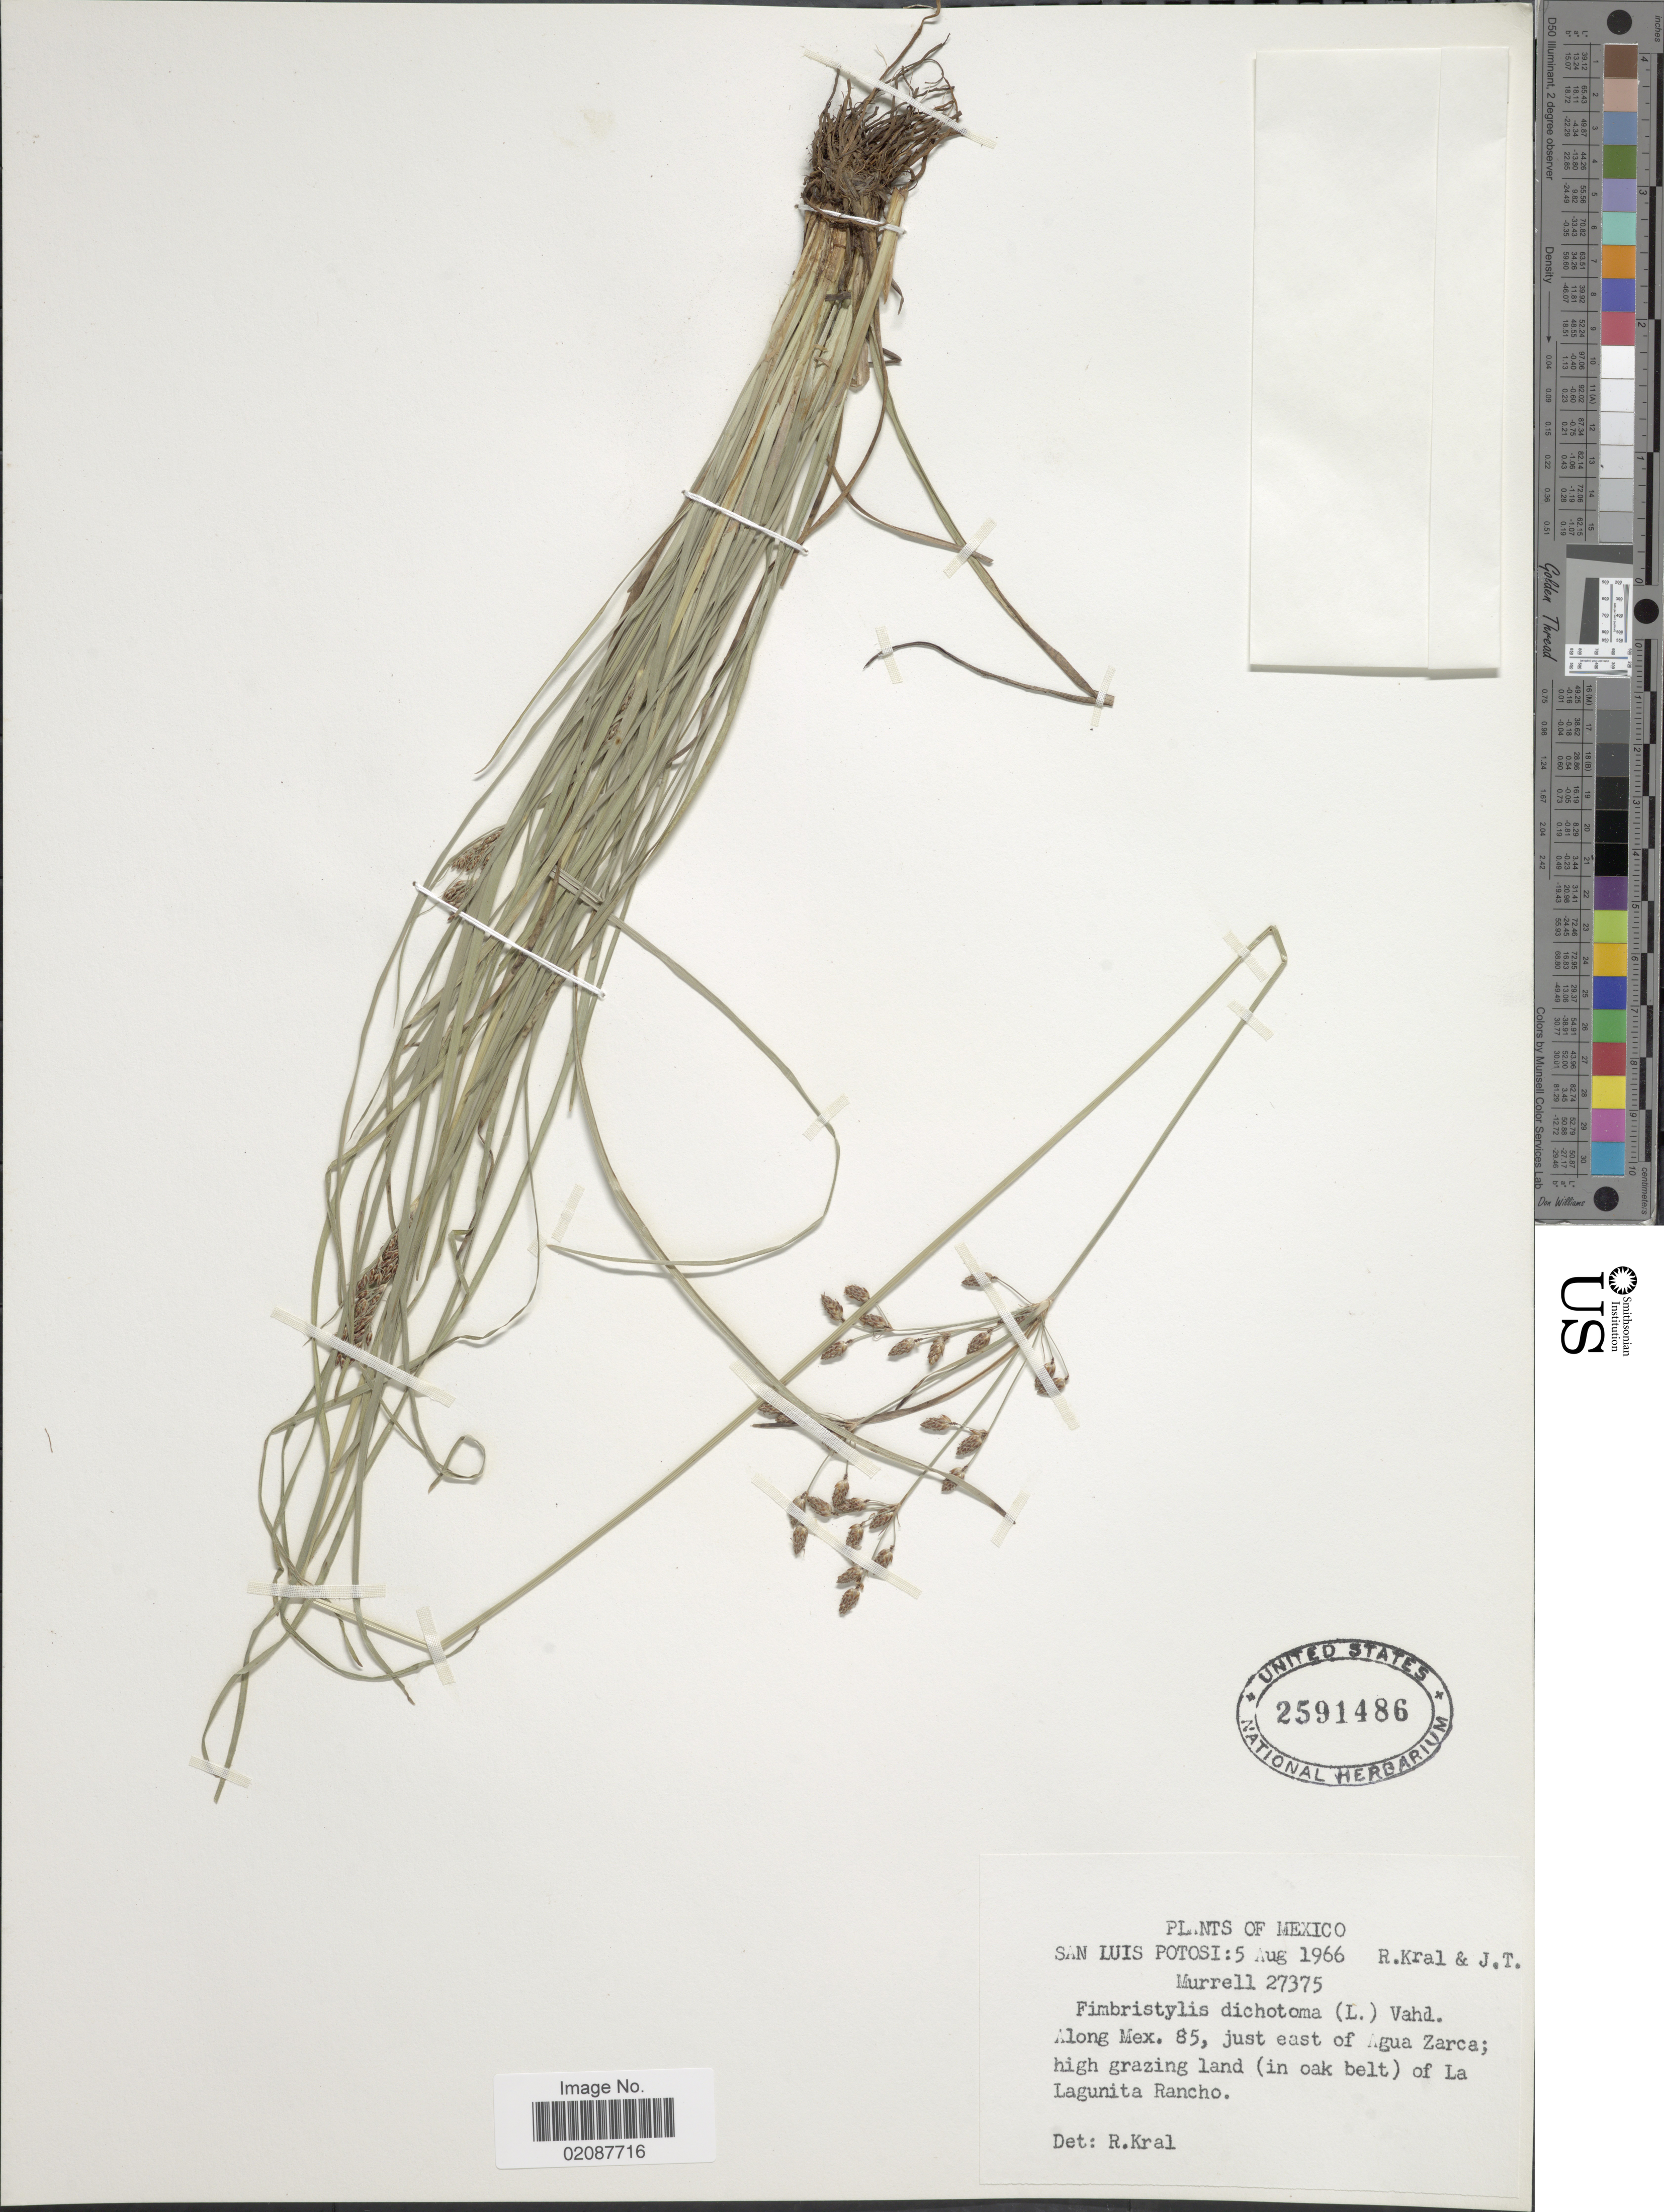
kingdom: Plantae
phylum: Tracheophyta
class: Liliopsida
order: Poales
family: Cyperaceae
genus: Fimbristylis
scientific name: Fimbristylis dichotoma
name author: (L.) Vahl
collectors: R. Kral & J. Murrell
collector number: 27375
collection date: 1966-08-05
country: Mexico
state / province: San Luis Potosí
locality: Along Mex. 85, just east of Agua Zarca; high grazing land (in oak belt) of La Lagunita Rancho.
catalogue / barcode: US 2591486